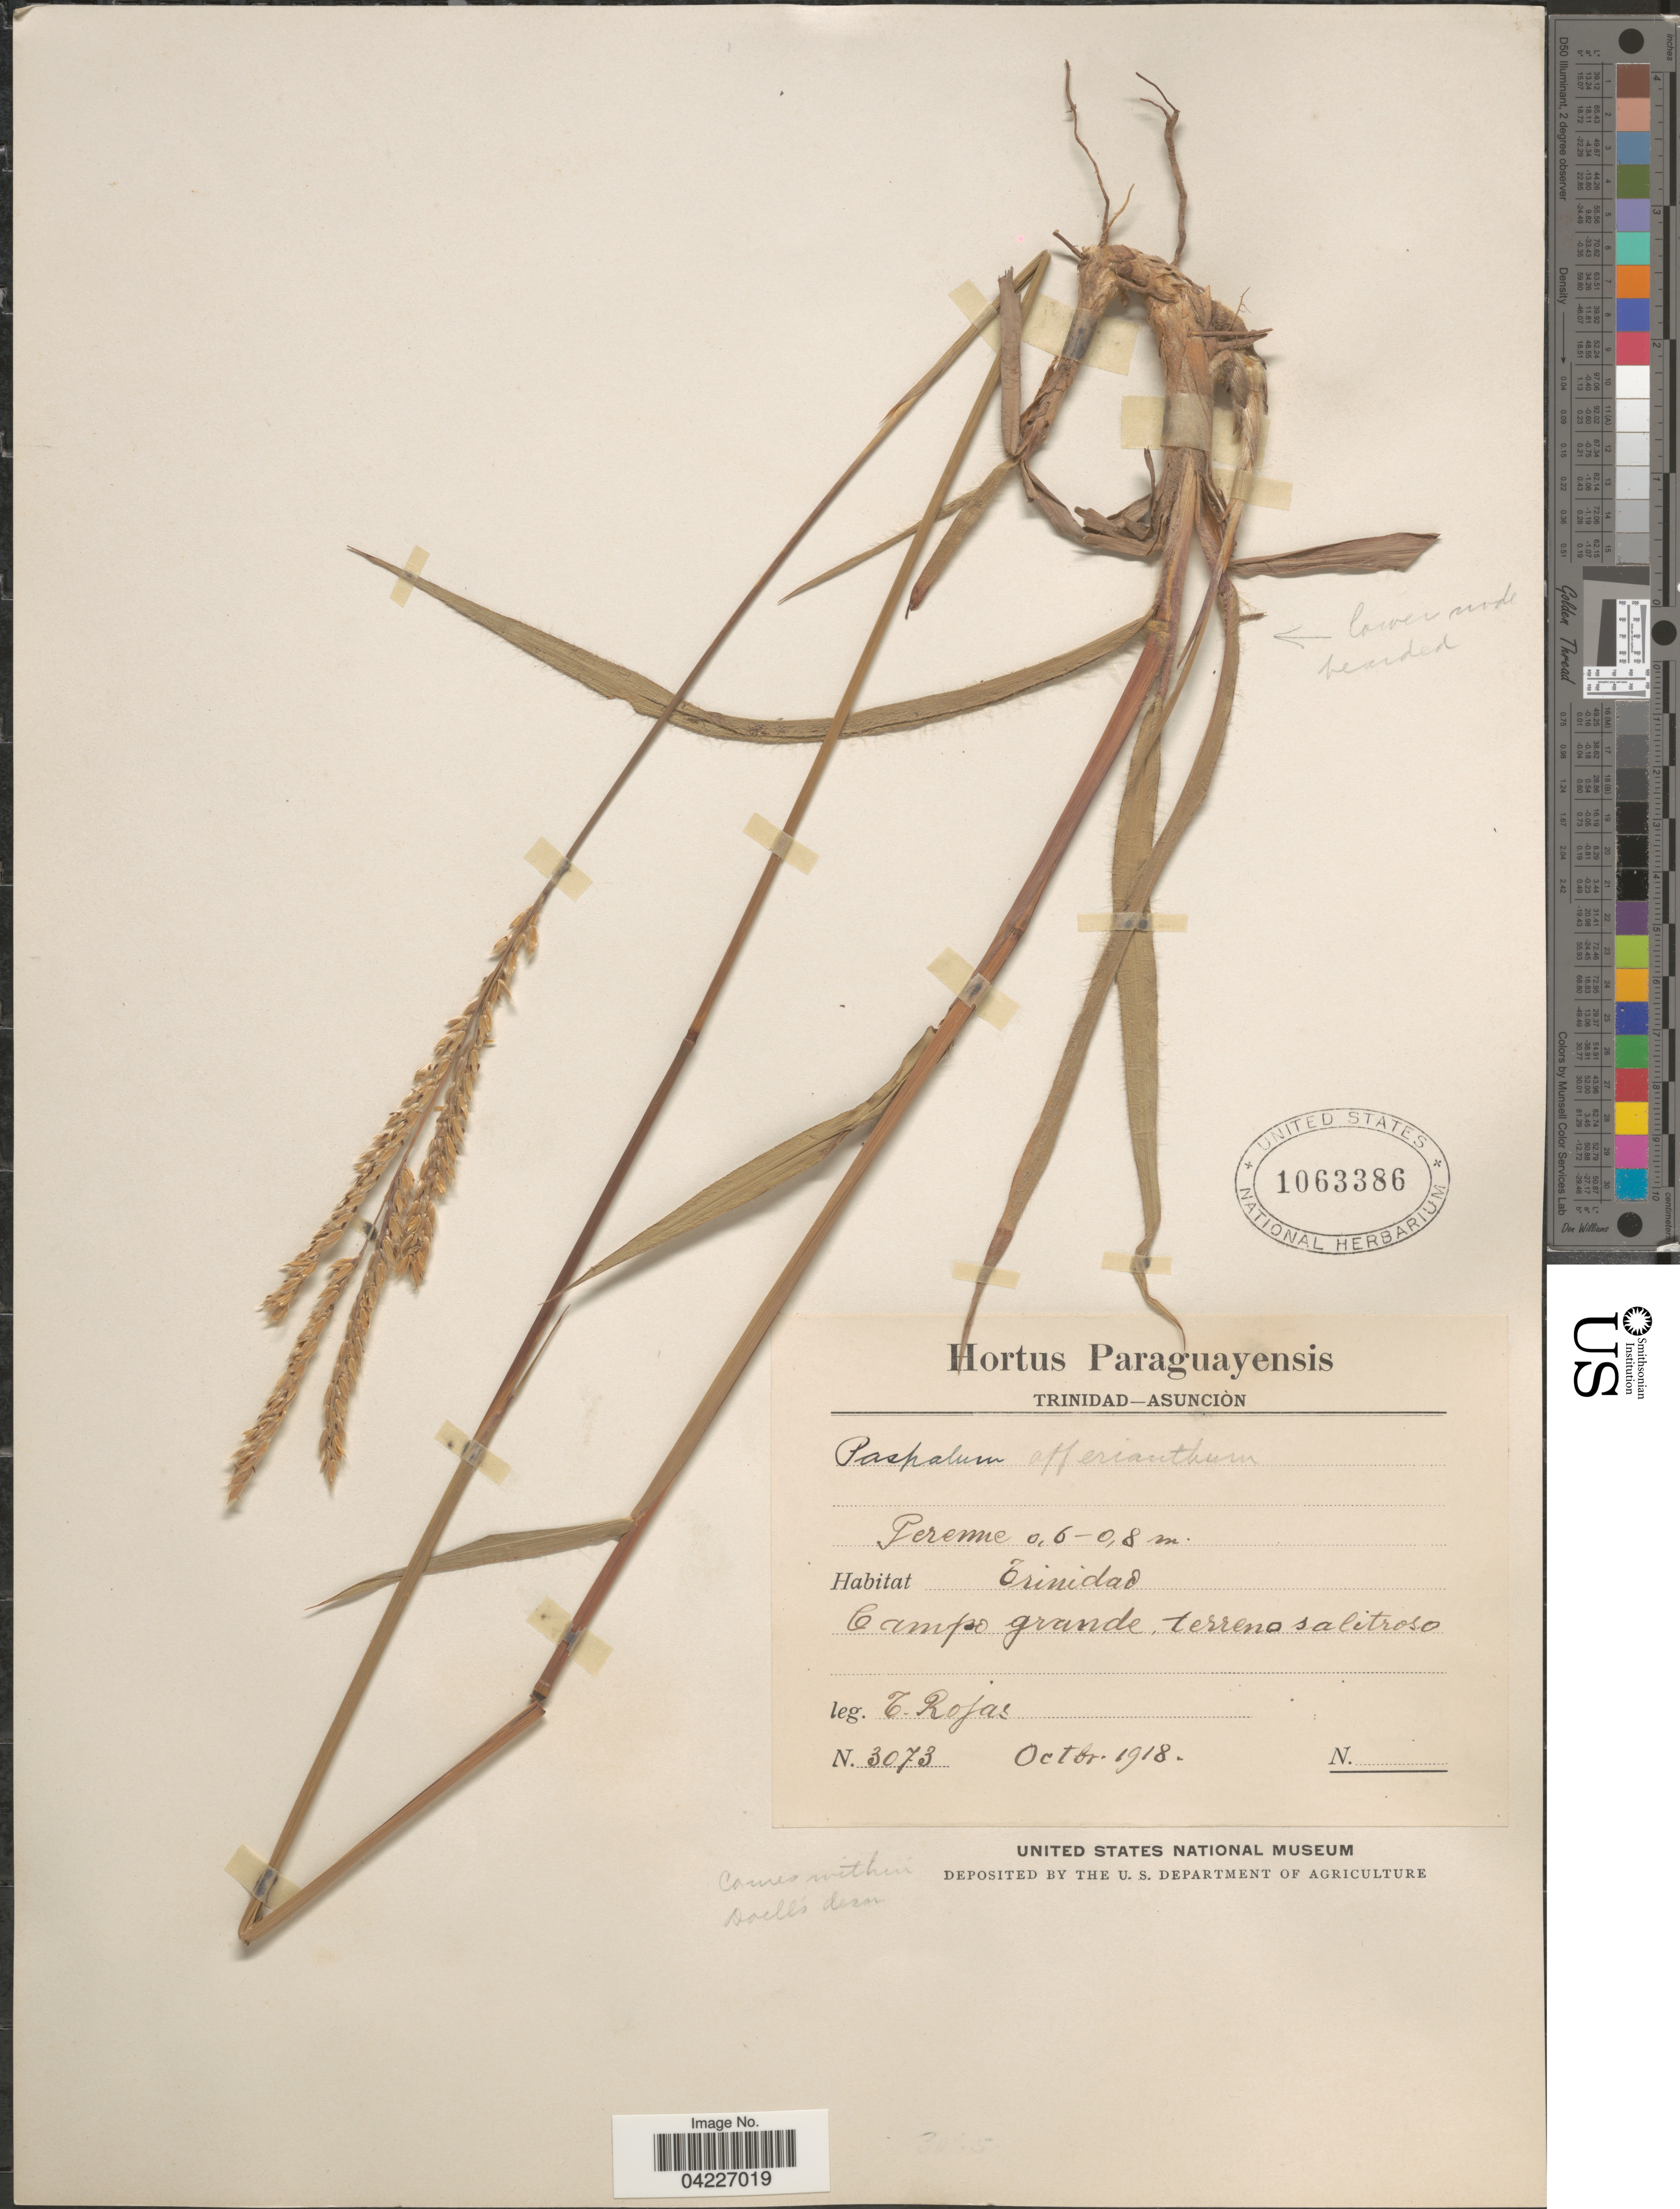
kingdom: Plantae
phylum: Tracheophyta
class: Liliopsida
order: Poales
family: Poaceae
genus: Paspalum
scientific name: Paspalum sp.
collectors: T. Rojas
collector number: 3073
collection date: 1918-10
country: Paraguay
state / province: Asuncion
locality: Trinidad. Campo grande, terreno salitrose.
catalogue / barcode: US 1063386